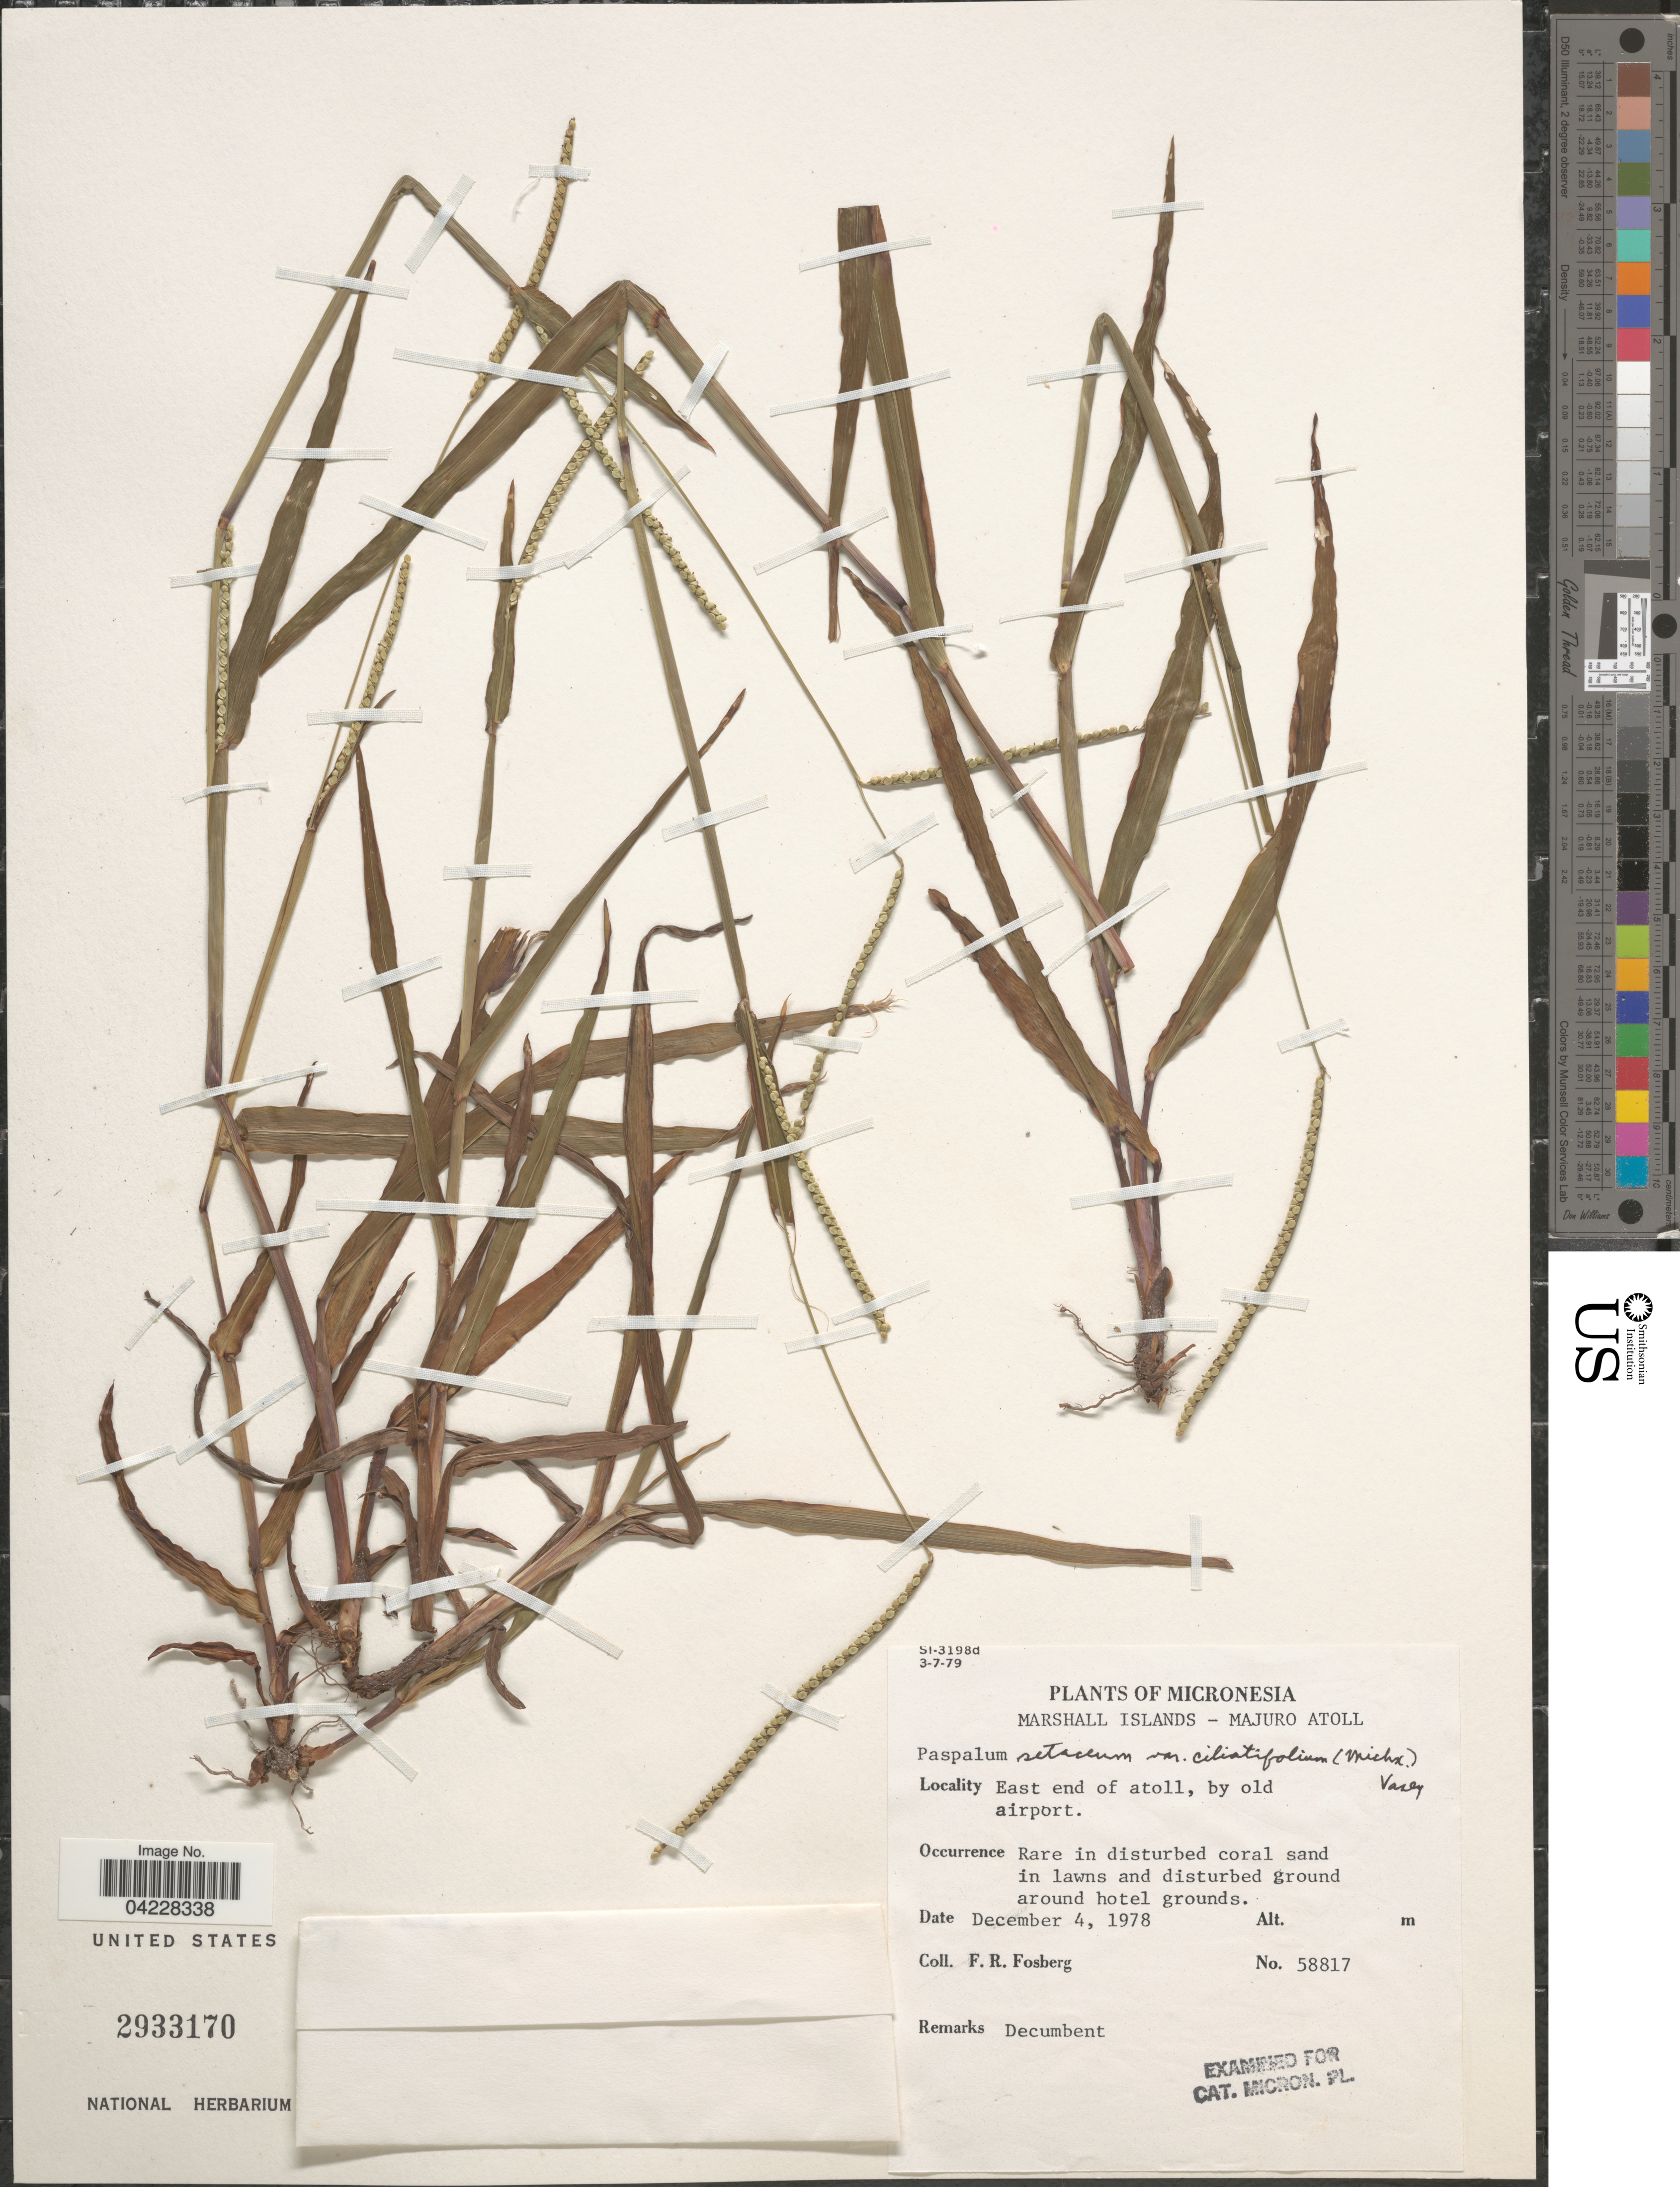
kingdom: Plantae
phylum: Tracheophyta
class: Liliopsida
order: Poales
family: Poaceae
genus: Paspalum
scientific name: Paspalum setaceum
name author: Michx.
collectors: F. R. Fosberg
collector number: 58817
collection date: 1978-12-04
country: Marshall Islands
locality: Micronesia. Majuro Atoll. East end of atoll, by old airport.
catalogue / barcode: US 2933170